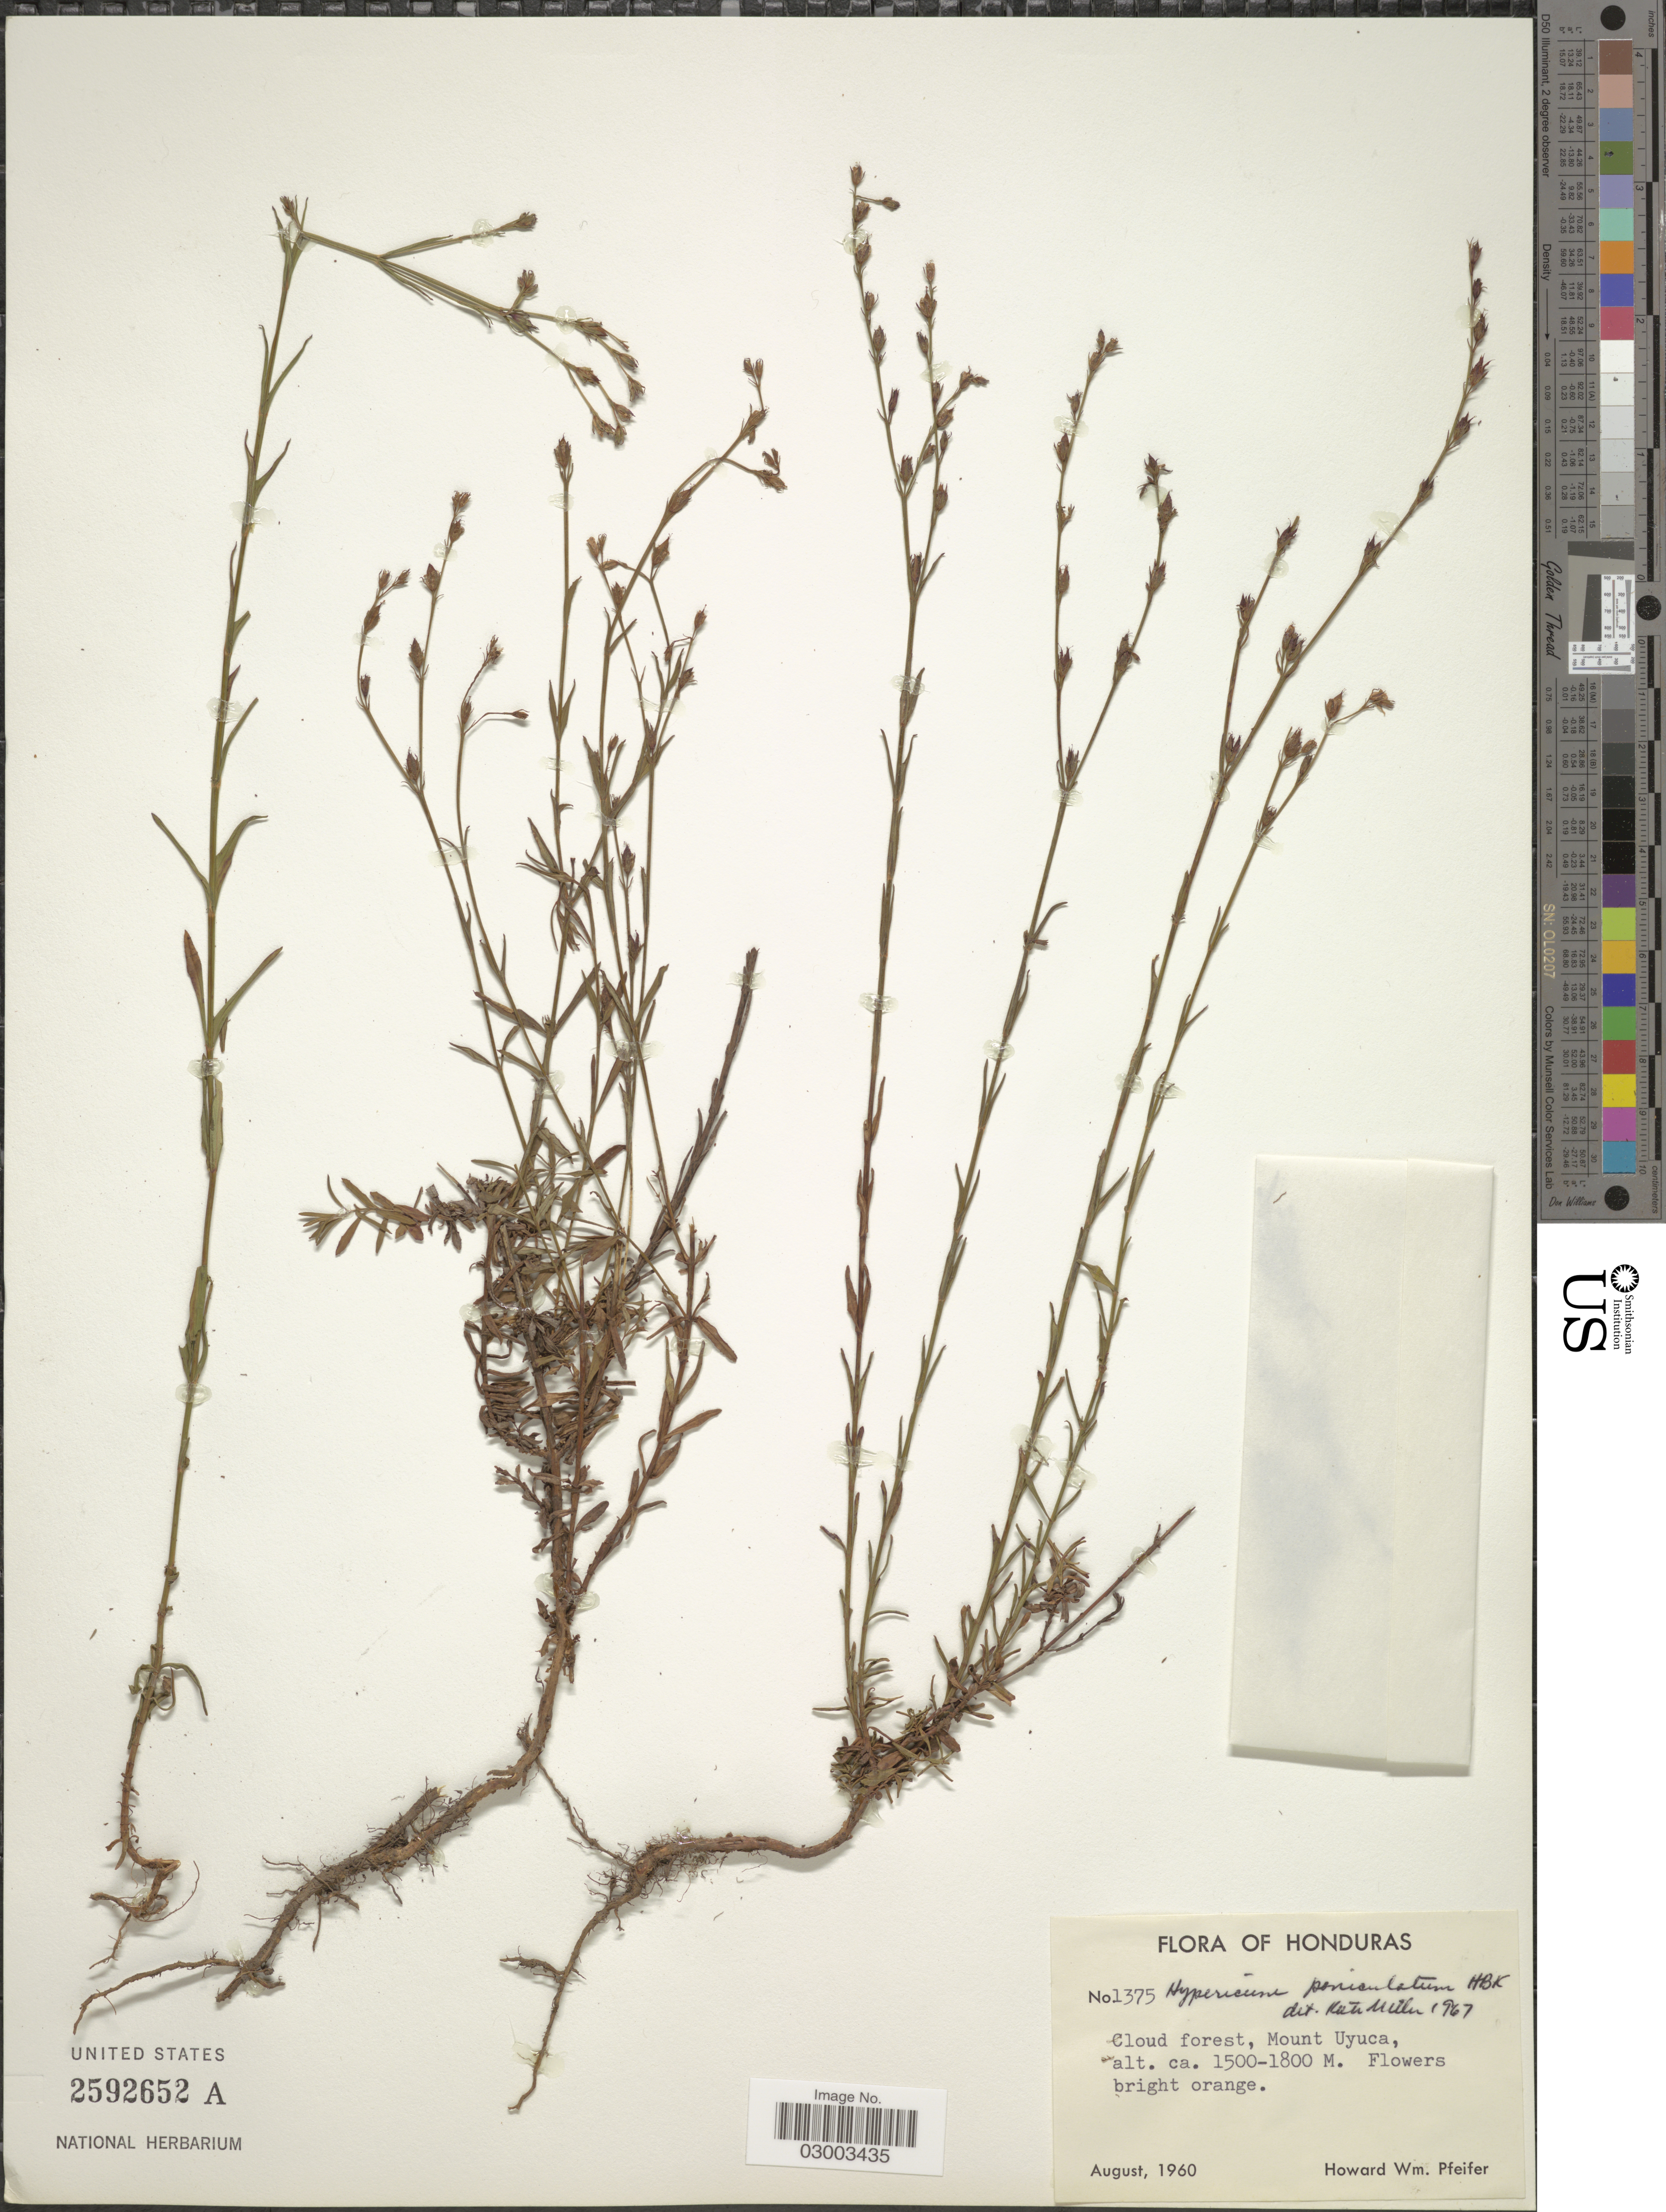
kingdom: Plantae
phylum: Tracheophyta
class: Magnoliopsida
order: Malpighiales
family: Hypericaceae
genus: Hypericum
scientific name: Hypericum silenoides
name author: Juss.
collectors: H. W. Pfeifer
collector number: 1375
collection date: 1960-08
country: Honduras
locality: Cloud forest, Mount Uyuca.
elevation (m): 1500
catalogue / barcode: US 2592652A